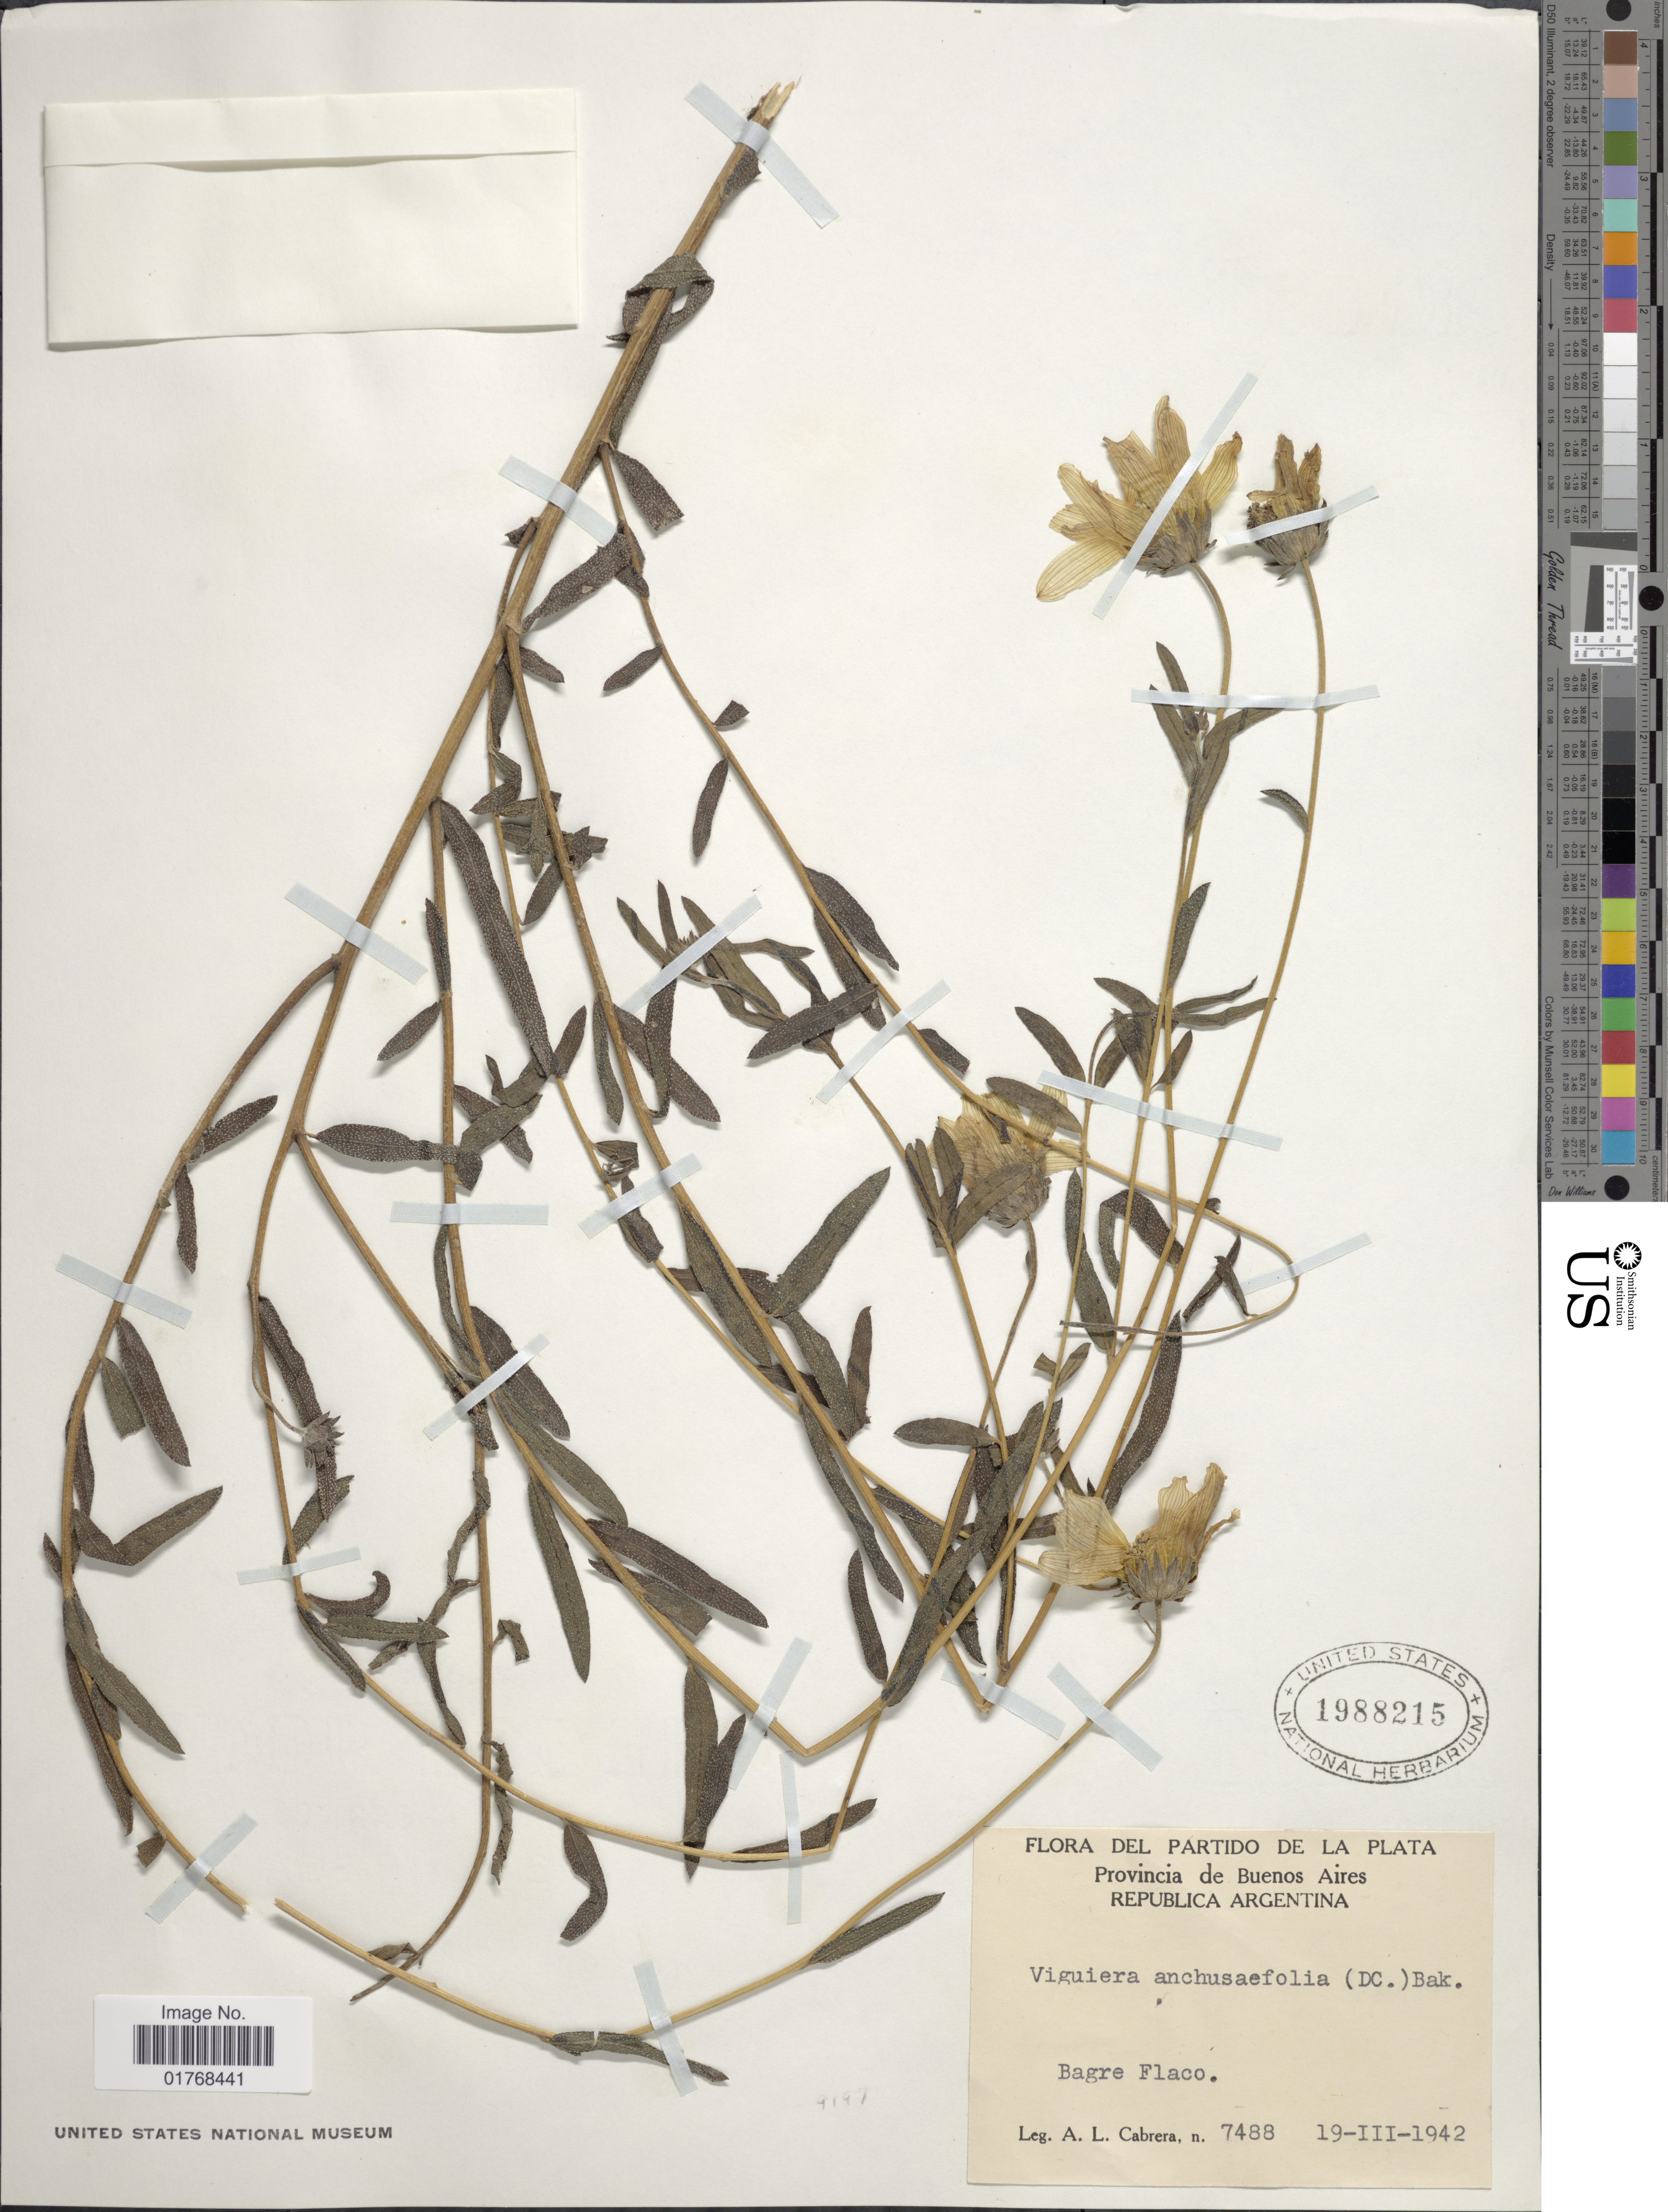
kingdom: Plantae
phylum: Tracheophyta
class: Magnoliopsida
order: Asterales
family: Asteraceae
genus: Viguiera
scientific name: Viguiera anchusaefolia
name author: (DC.) Baker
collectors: A. L. Cabrera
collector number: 7488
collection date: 1942-03-19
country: Argentina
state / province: Buenos Aires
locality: Partido de la Plata. Provincia de Buenos Aires. Republica Argentina. Bagre Flaco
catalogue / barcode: US 1988215